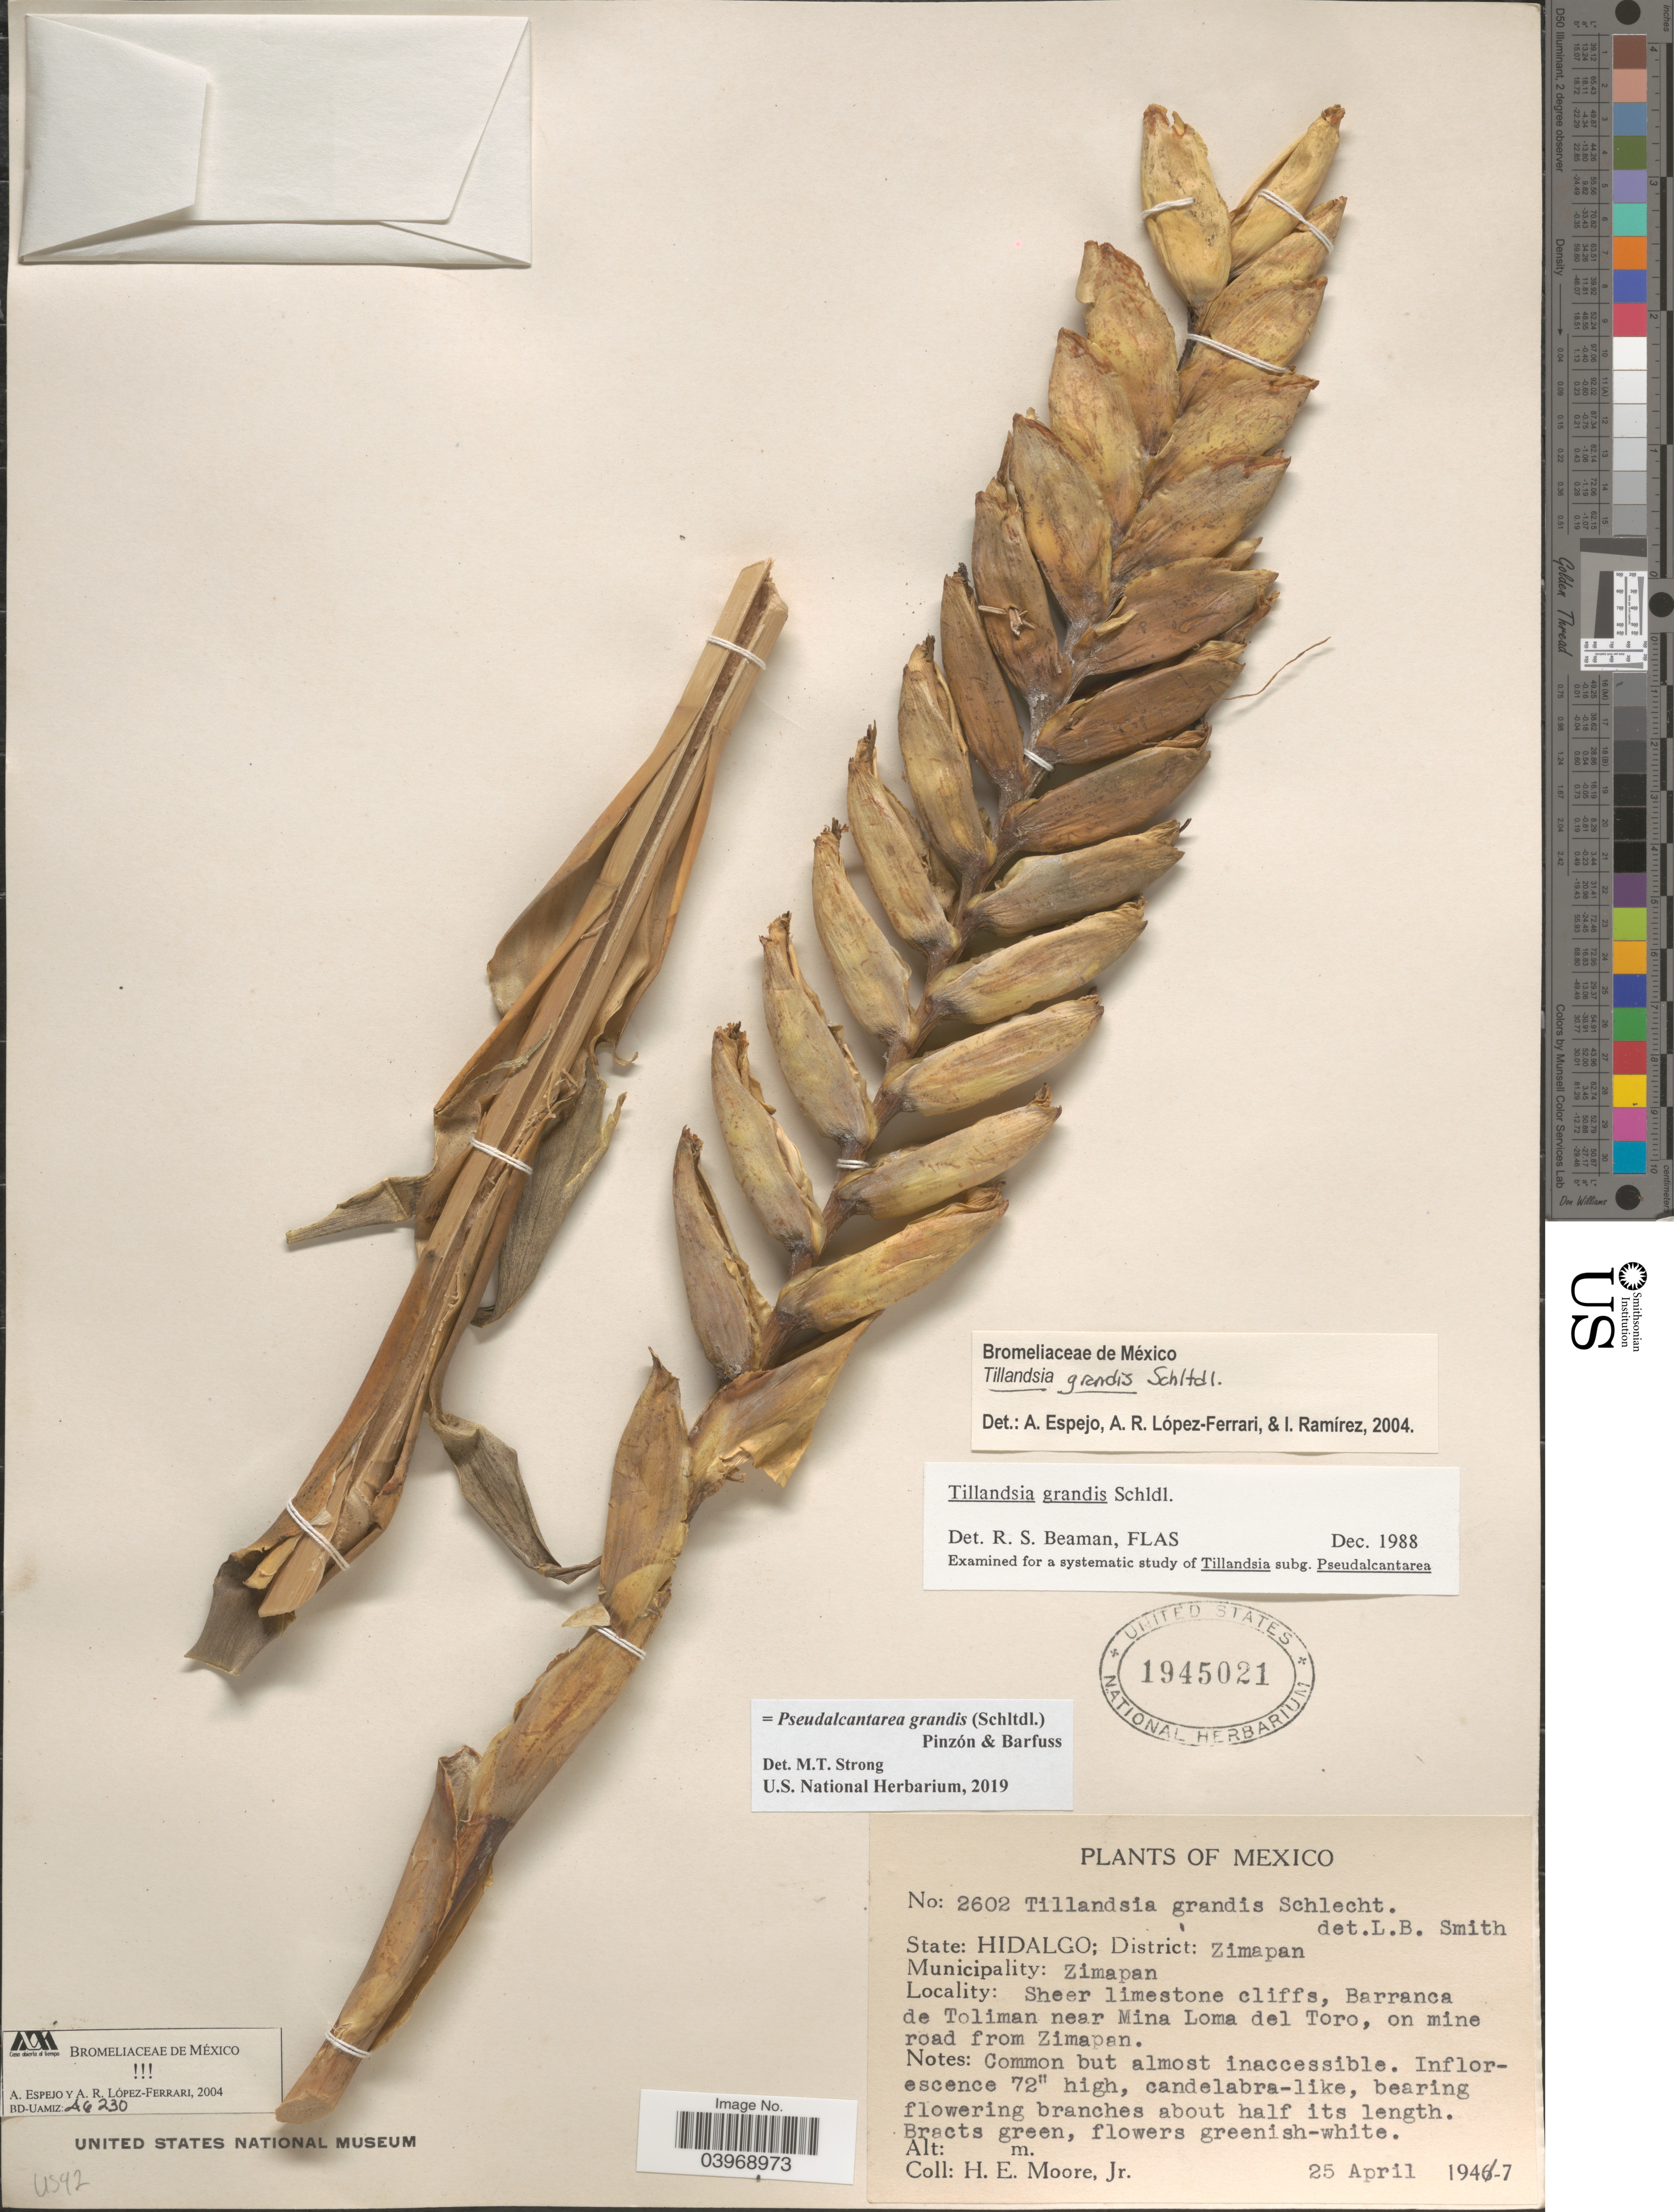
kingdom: Plantae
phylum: Tracheophyta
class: Liliopsida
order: Poales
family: Bromeliaceae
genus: Pseudalcantarea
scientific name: Pseudalcantarea grandis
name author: (Schltdl.) Pinzón & Barfuss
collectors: H. Moore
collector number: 2602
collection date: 1947-04-25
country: Mexico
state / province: Hidalgo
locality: District: Zimapan. Municipality: Zimapan. Barranca de Toliman near Mina Loma del Toro, on mine road from Zimapan.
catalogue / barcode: US 1945021